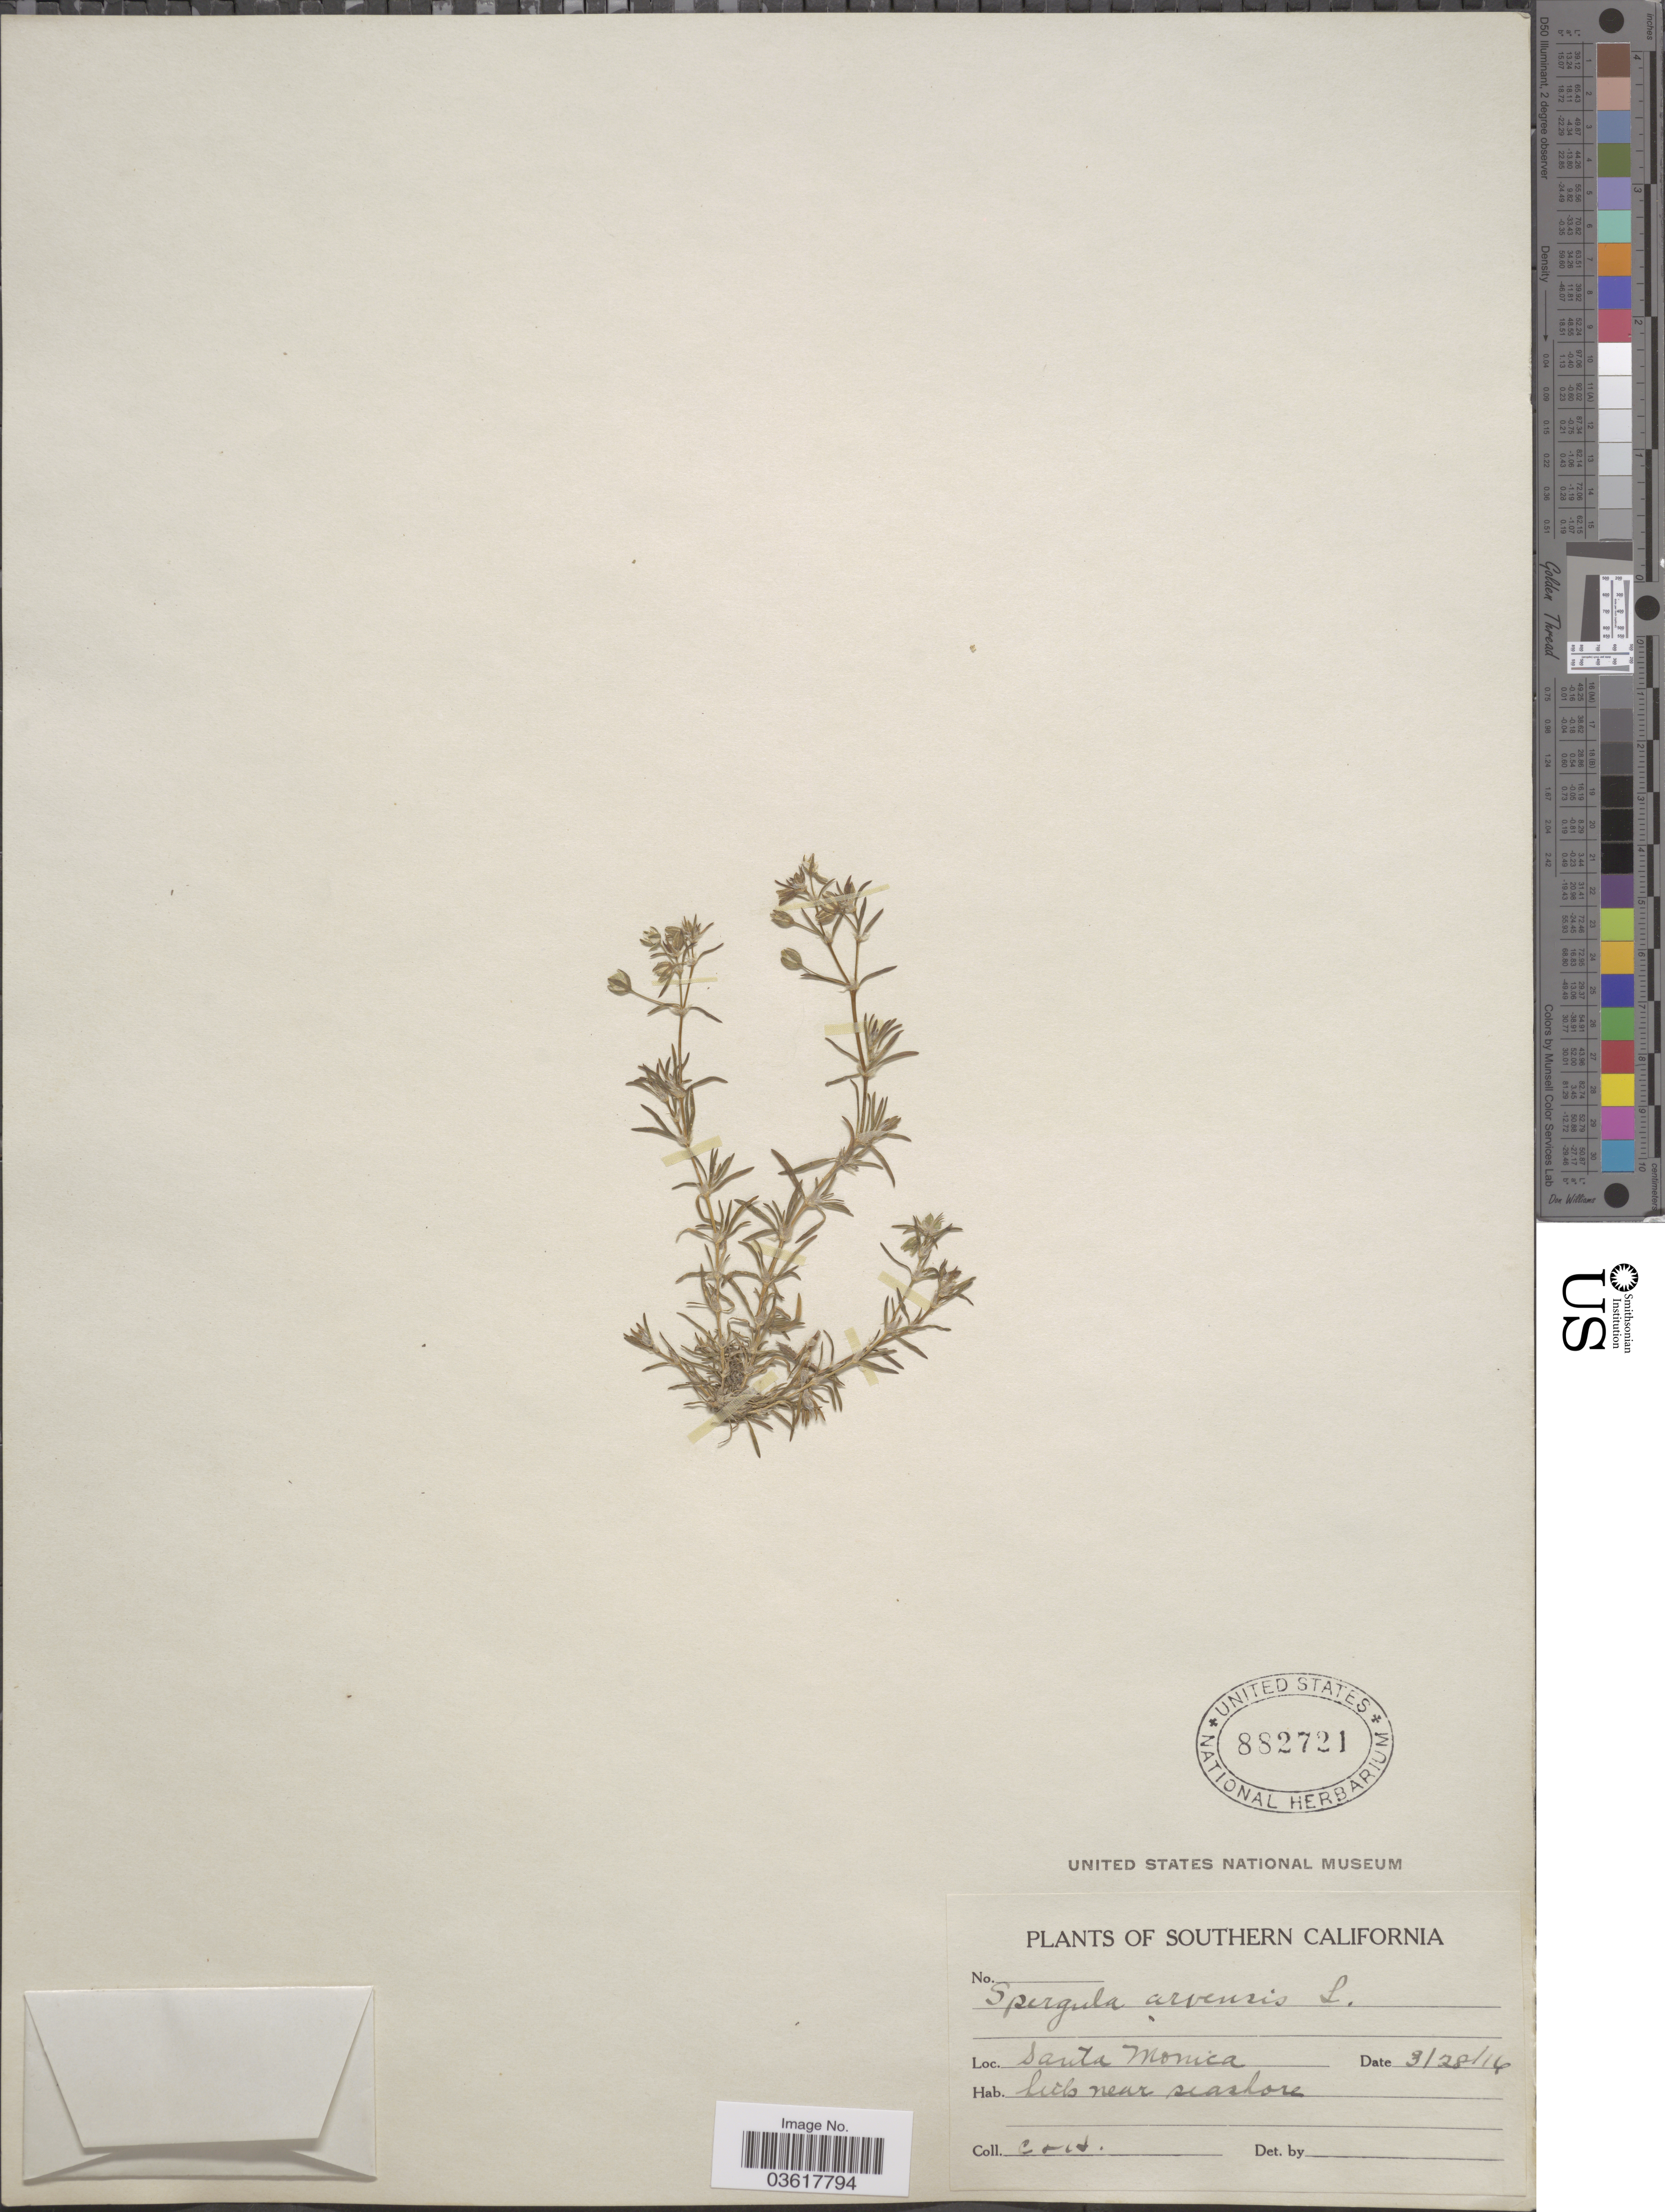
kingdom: Plantae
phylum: Tracheophyta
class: Magnoliopsida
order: Caryophyllales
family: Caryophyllaceae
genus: Spergula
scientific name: Spergula arvensis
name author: L.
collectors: D. L. Crawford & H. Hiatt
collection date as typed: Transcribed d/m/y: 28/3/16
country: United States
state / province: California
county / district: Los Angeles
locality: Southern California. Santa Monica. Hills near seashore.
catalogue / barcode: US 882721